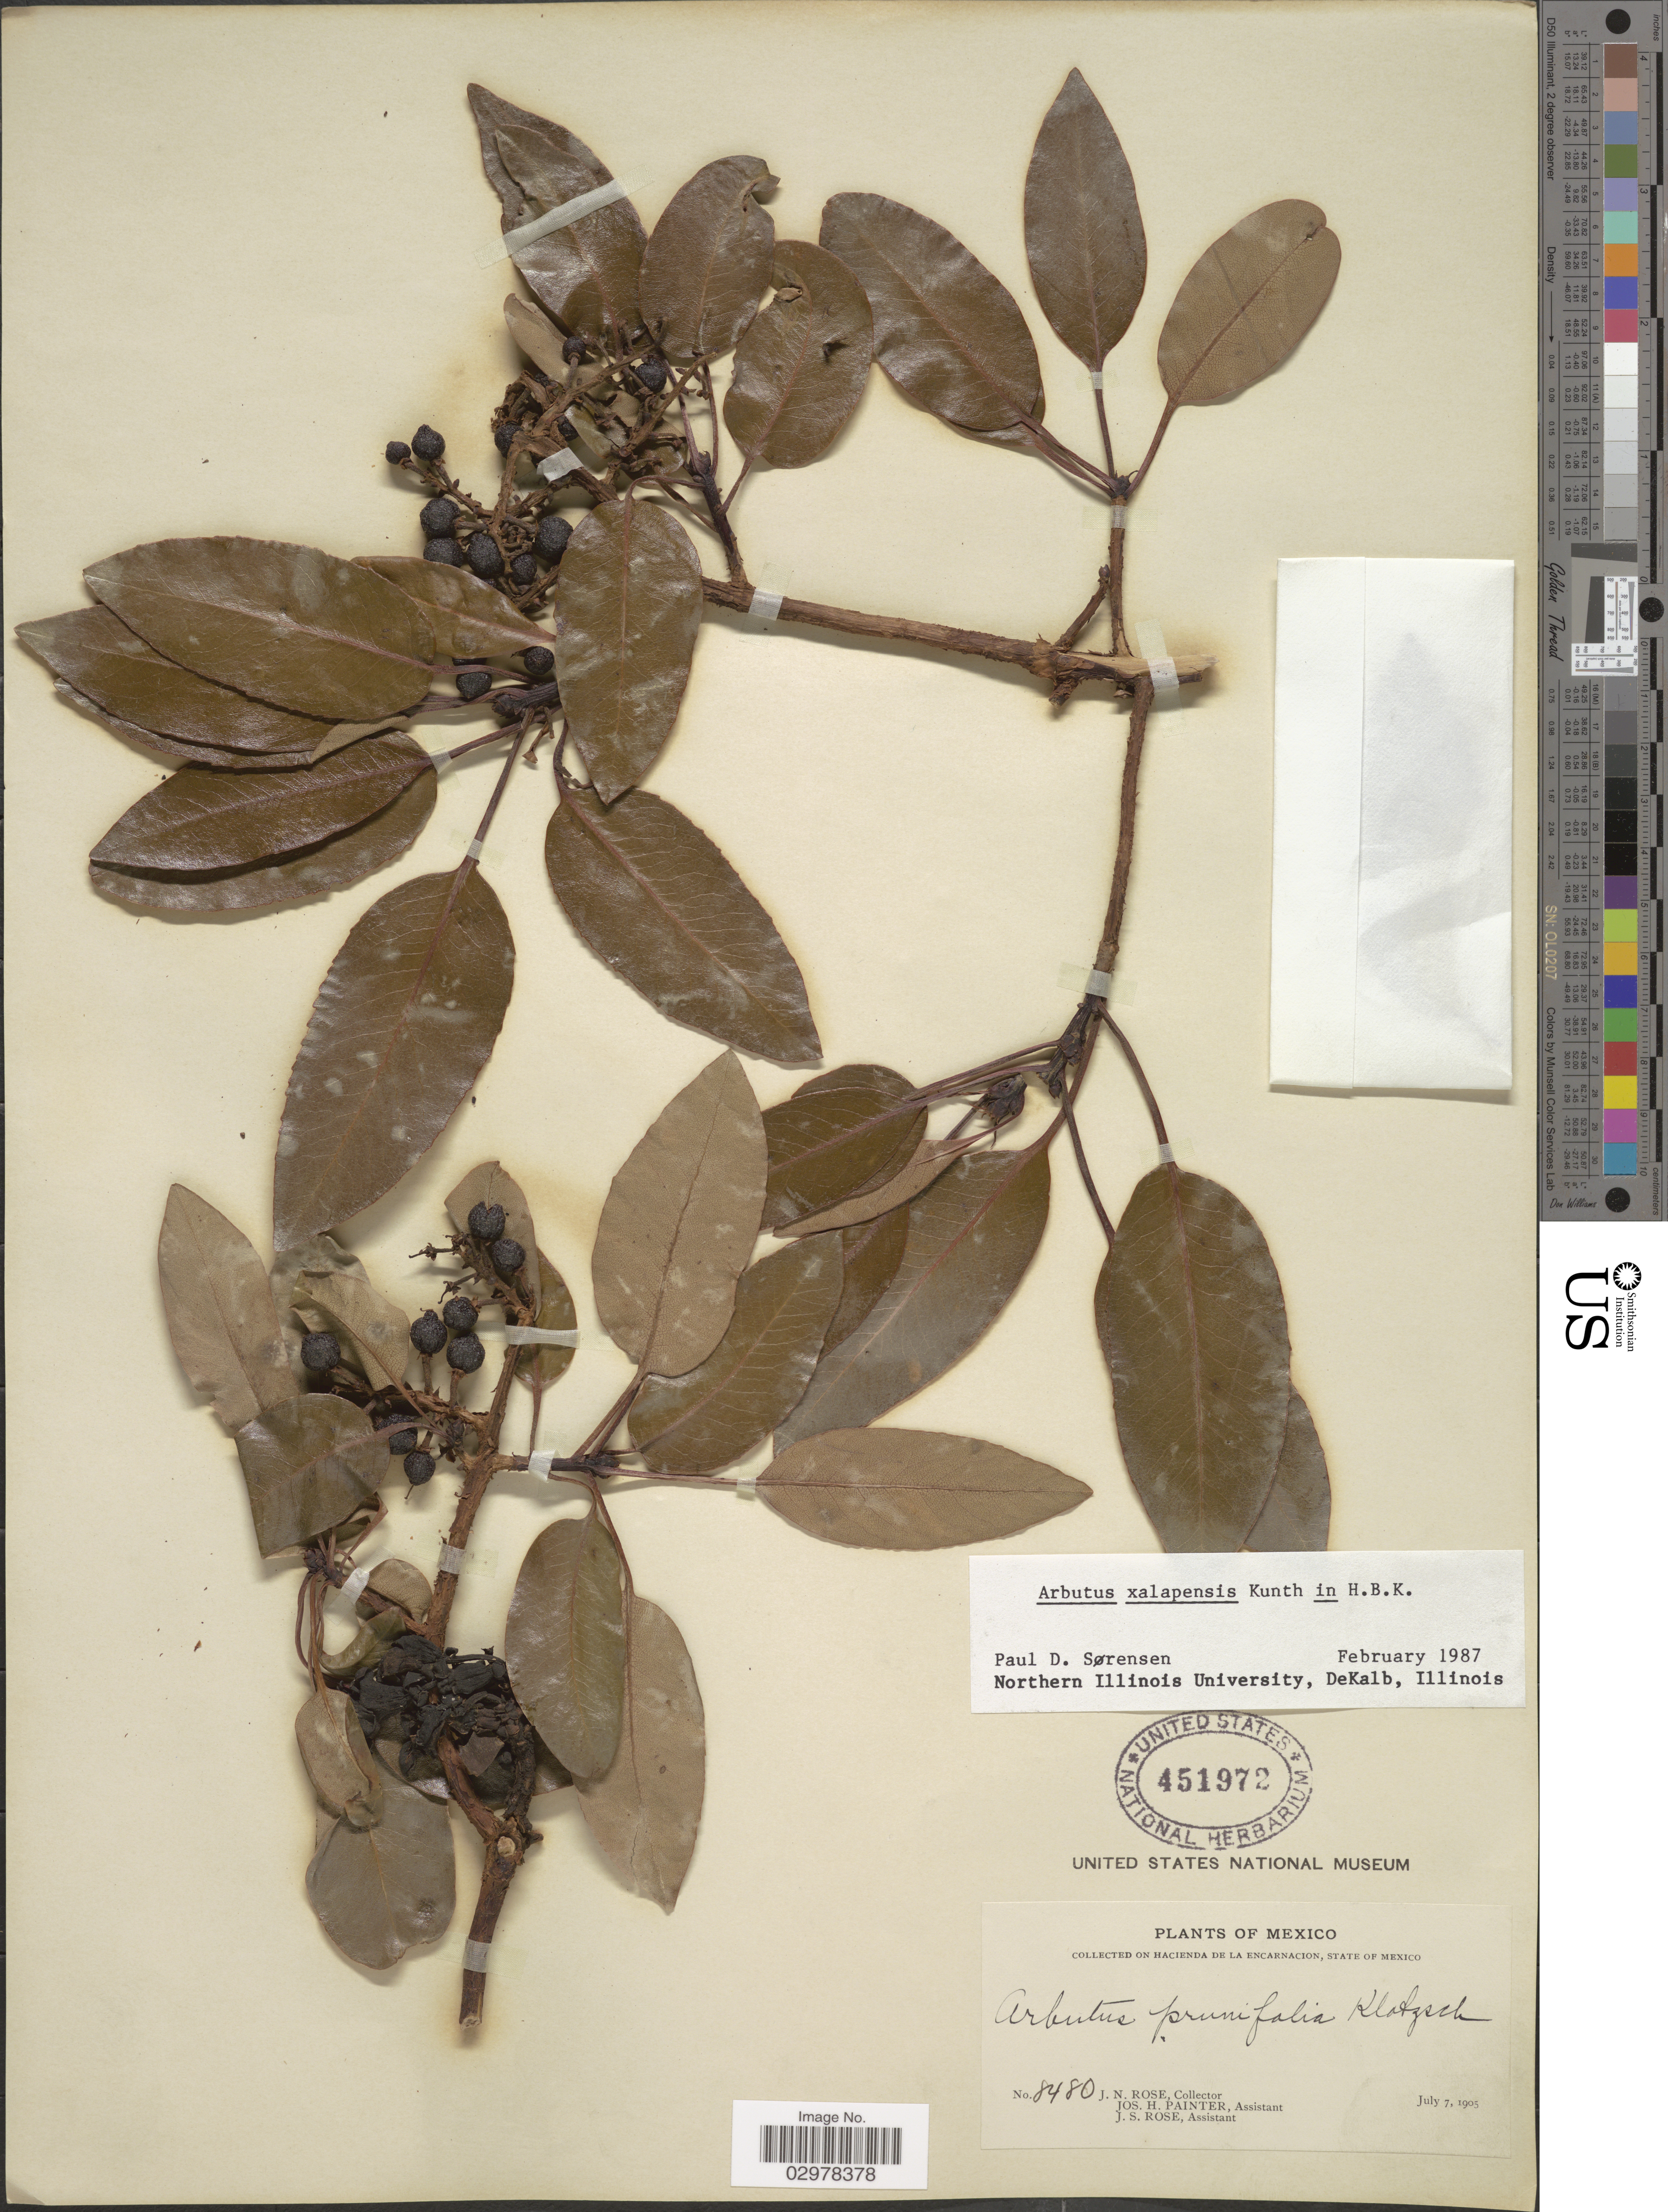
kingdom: Plantae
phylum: Tracheophyta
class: Magnoliopsida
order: Ericales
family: Ericaceae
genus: Arbutus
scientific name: Arbutus xalapensis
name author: Kunth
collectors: J. N. Rose, J. H. Painter & J. S. Rose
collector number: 8480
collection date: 1905-07-07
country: Mexico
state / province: México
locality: On Hacienda de la Encarnacion.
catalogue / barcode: US 451972